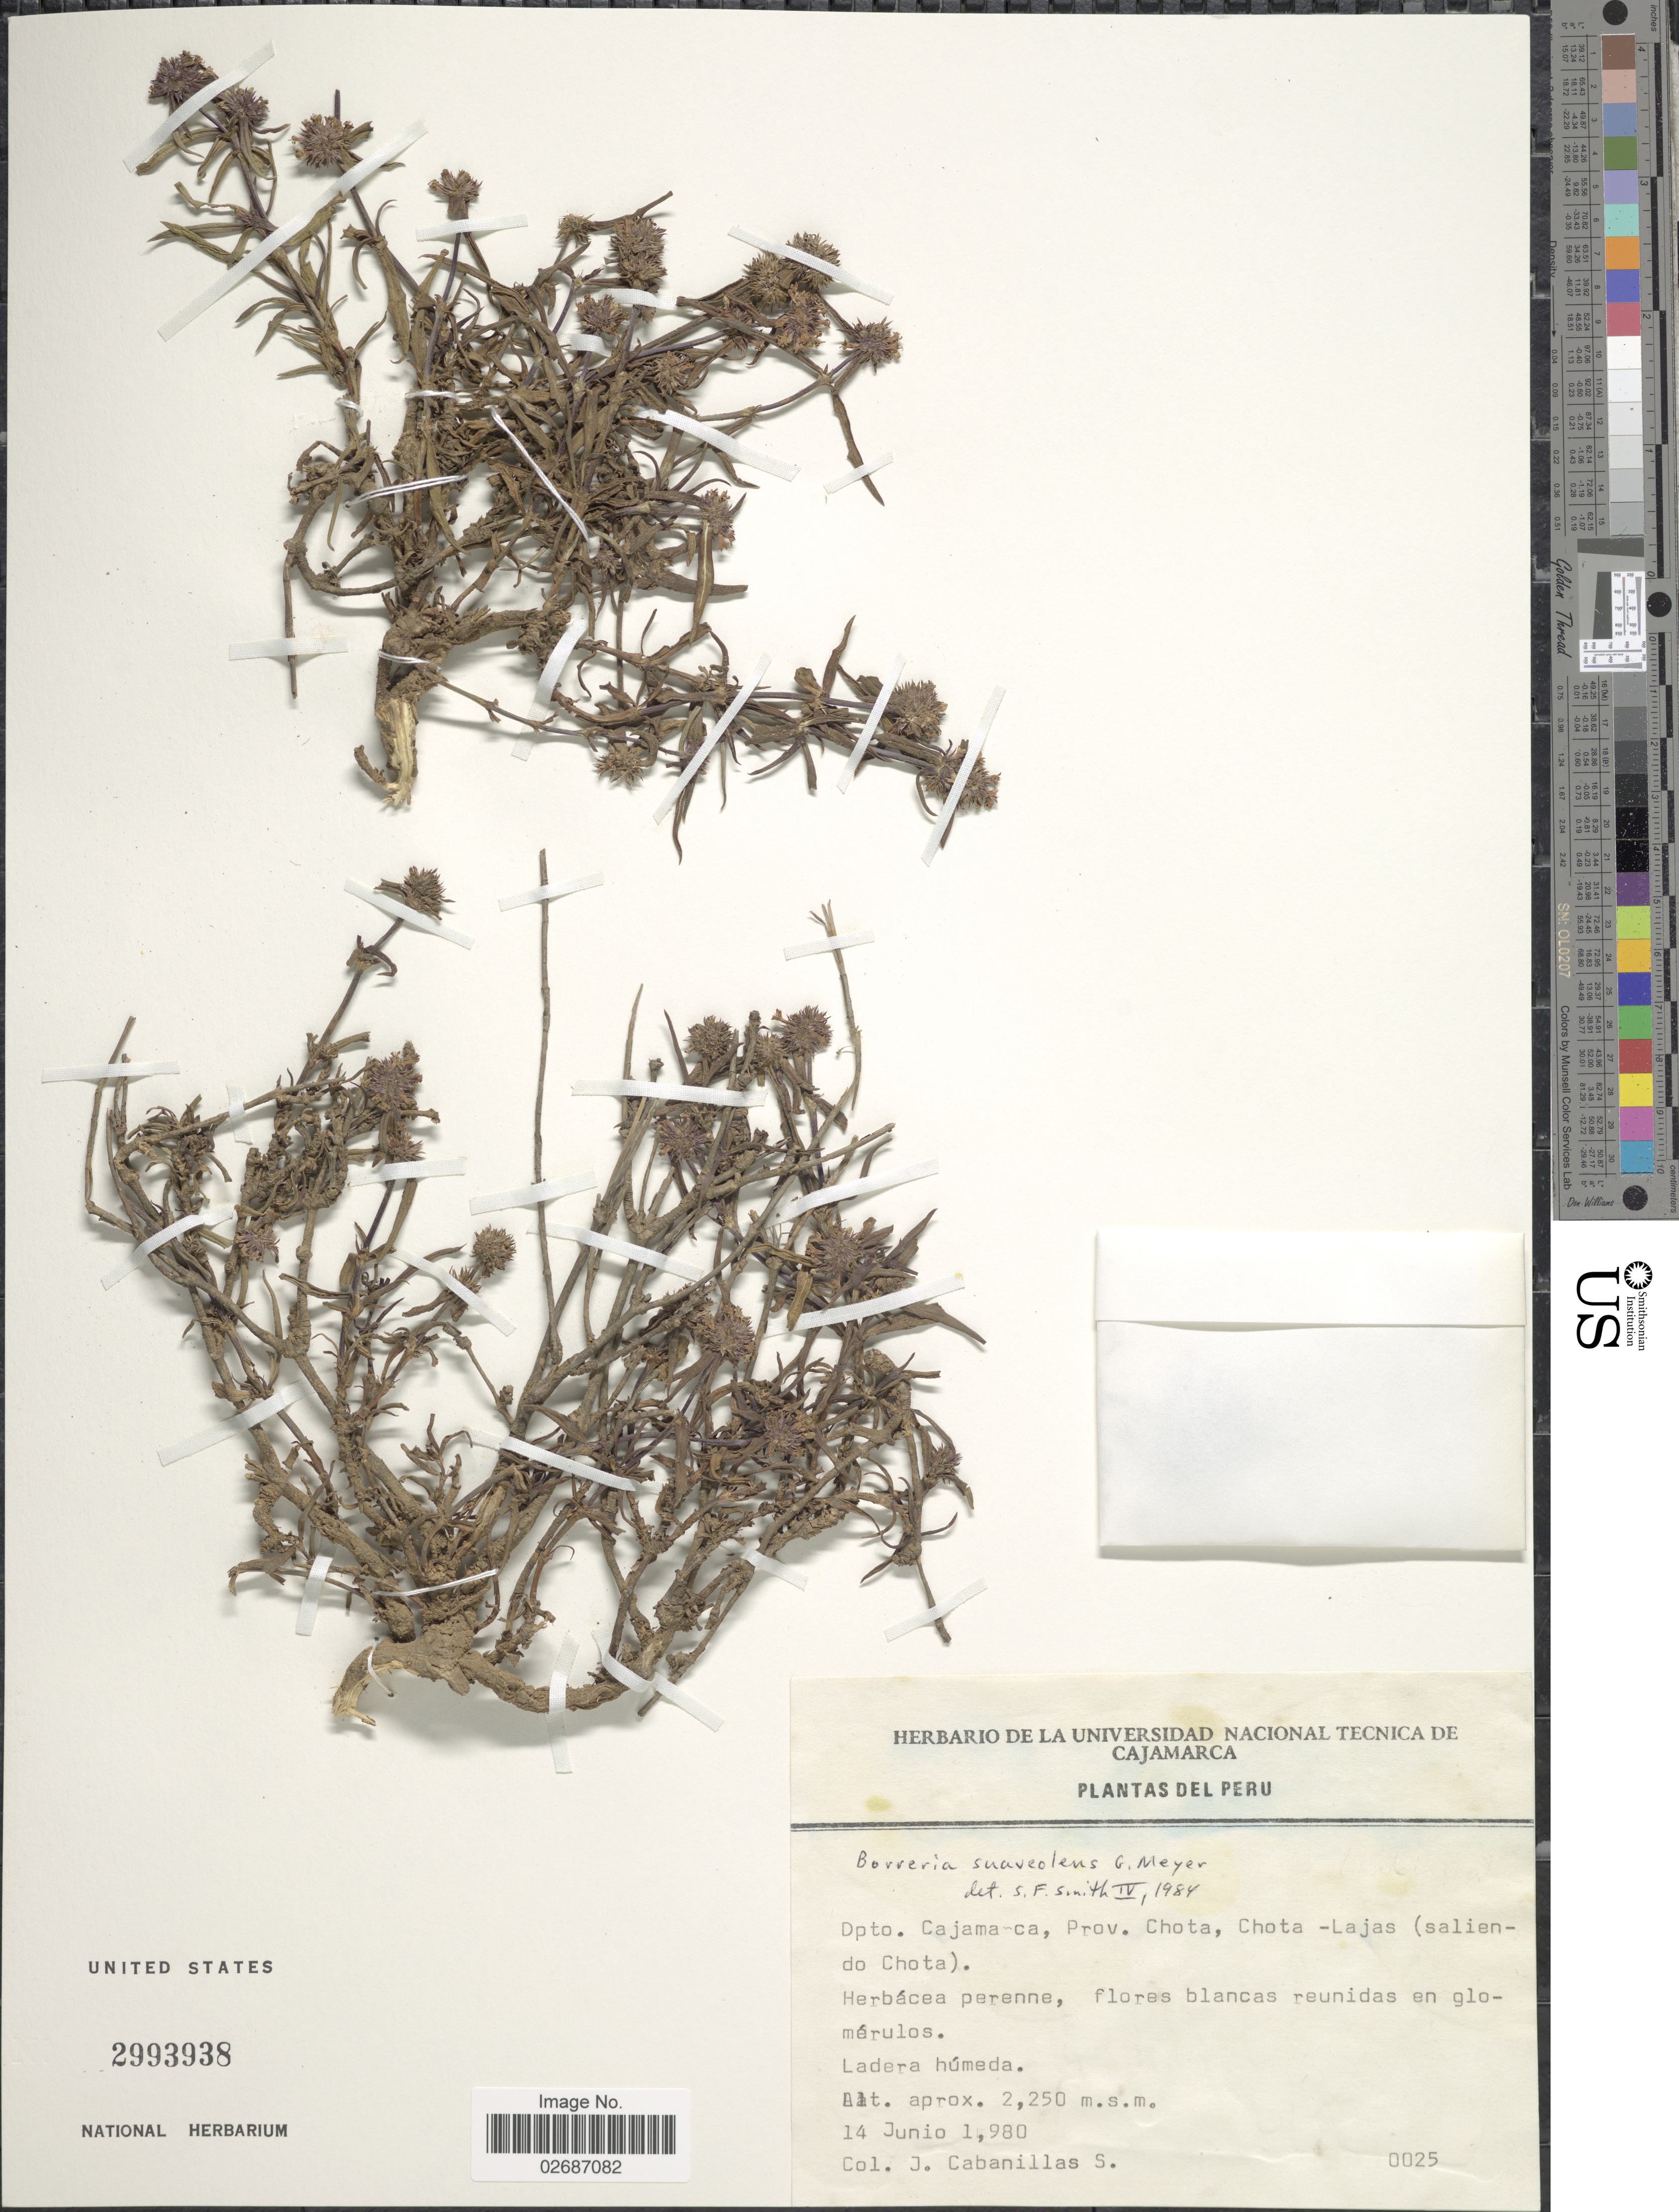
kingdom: Plantae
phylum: Tracheophyta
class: Magnoliopsida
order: Gentianales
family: Rubiaceae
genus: Borreria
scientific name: Borreria suaveolens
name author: G. Mey.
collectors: J. Cabanillas S.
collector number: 0025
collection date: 1980-06-14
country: Peru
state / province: Cajamarca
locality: Prov. Chota, Chota-Lajas (saliendo Chota)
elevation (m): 2250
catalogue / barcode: US 2993938